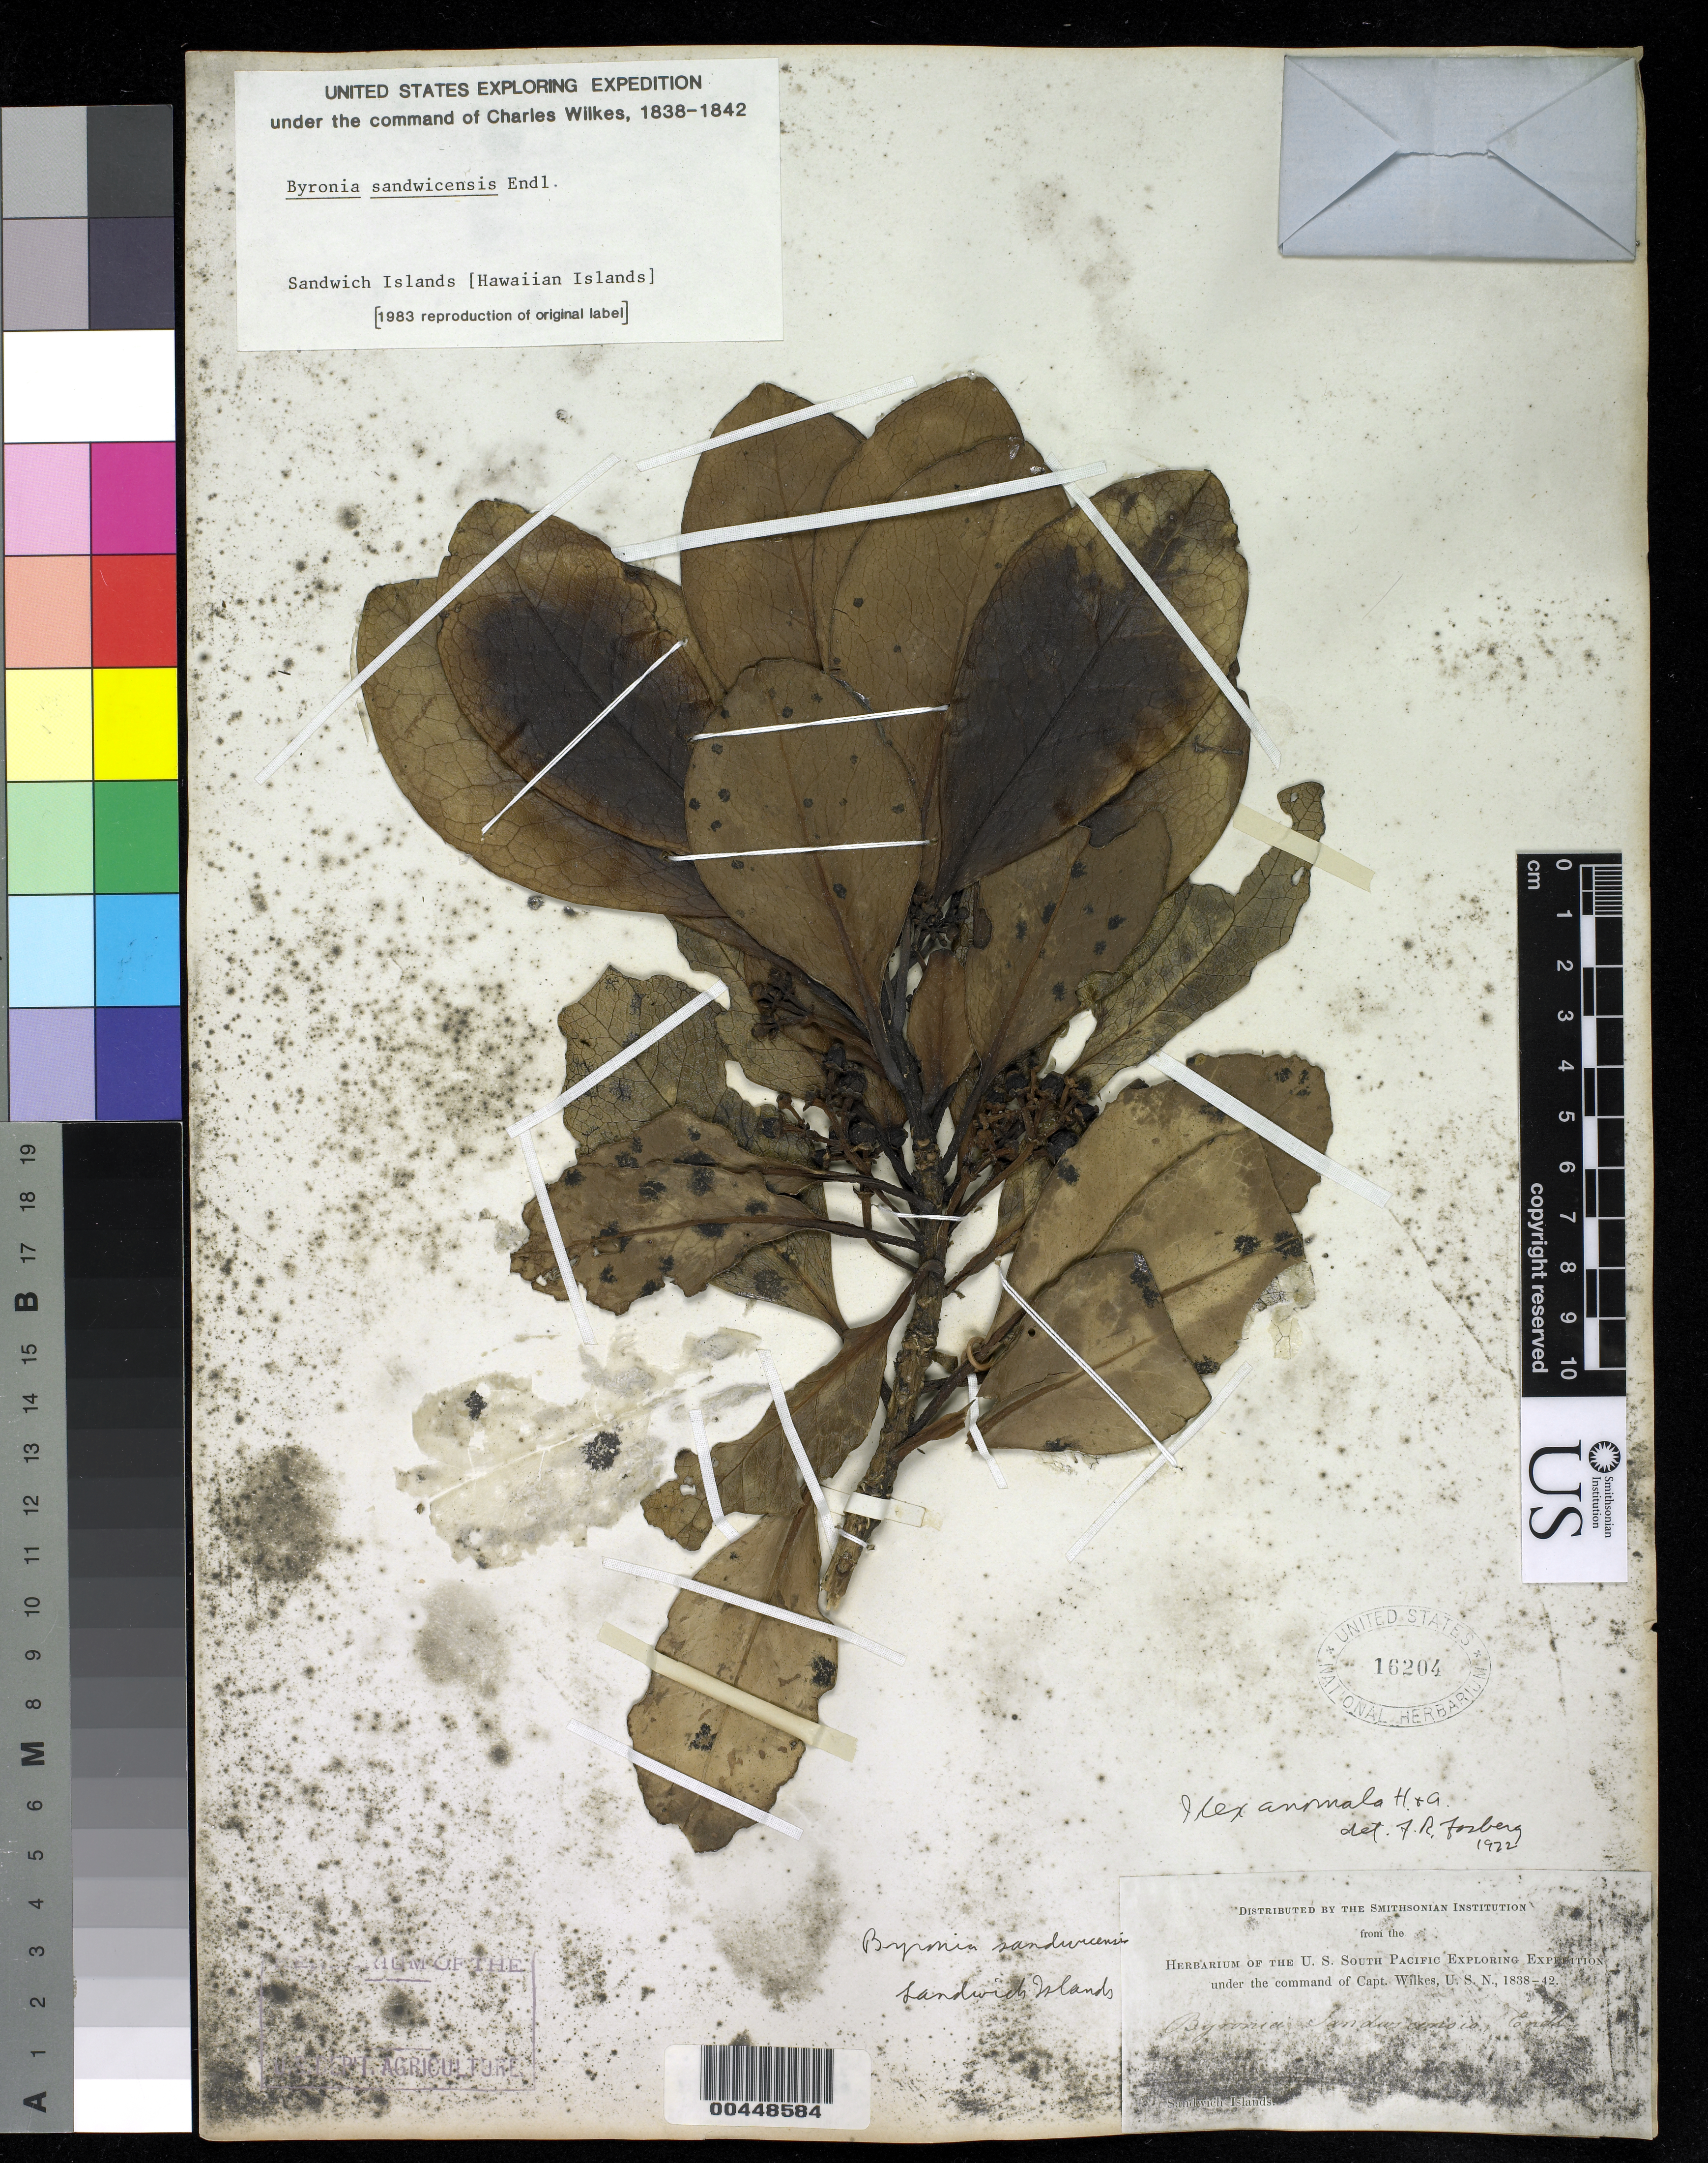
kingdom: Plantae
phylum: Tracheophyta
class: Magnoliopsida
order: Aquifoliales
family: Aquifoliaceae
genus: Ilex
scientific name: Ilex anomala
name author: Hook. & Arn.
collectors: Wilkes Explor. Exped.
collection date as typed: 1838 to -- --- 1842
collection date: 1838/1842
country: United States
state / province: Hawaii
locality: Sandwich Islands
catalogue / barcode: US 16204